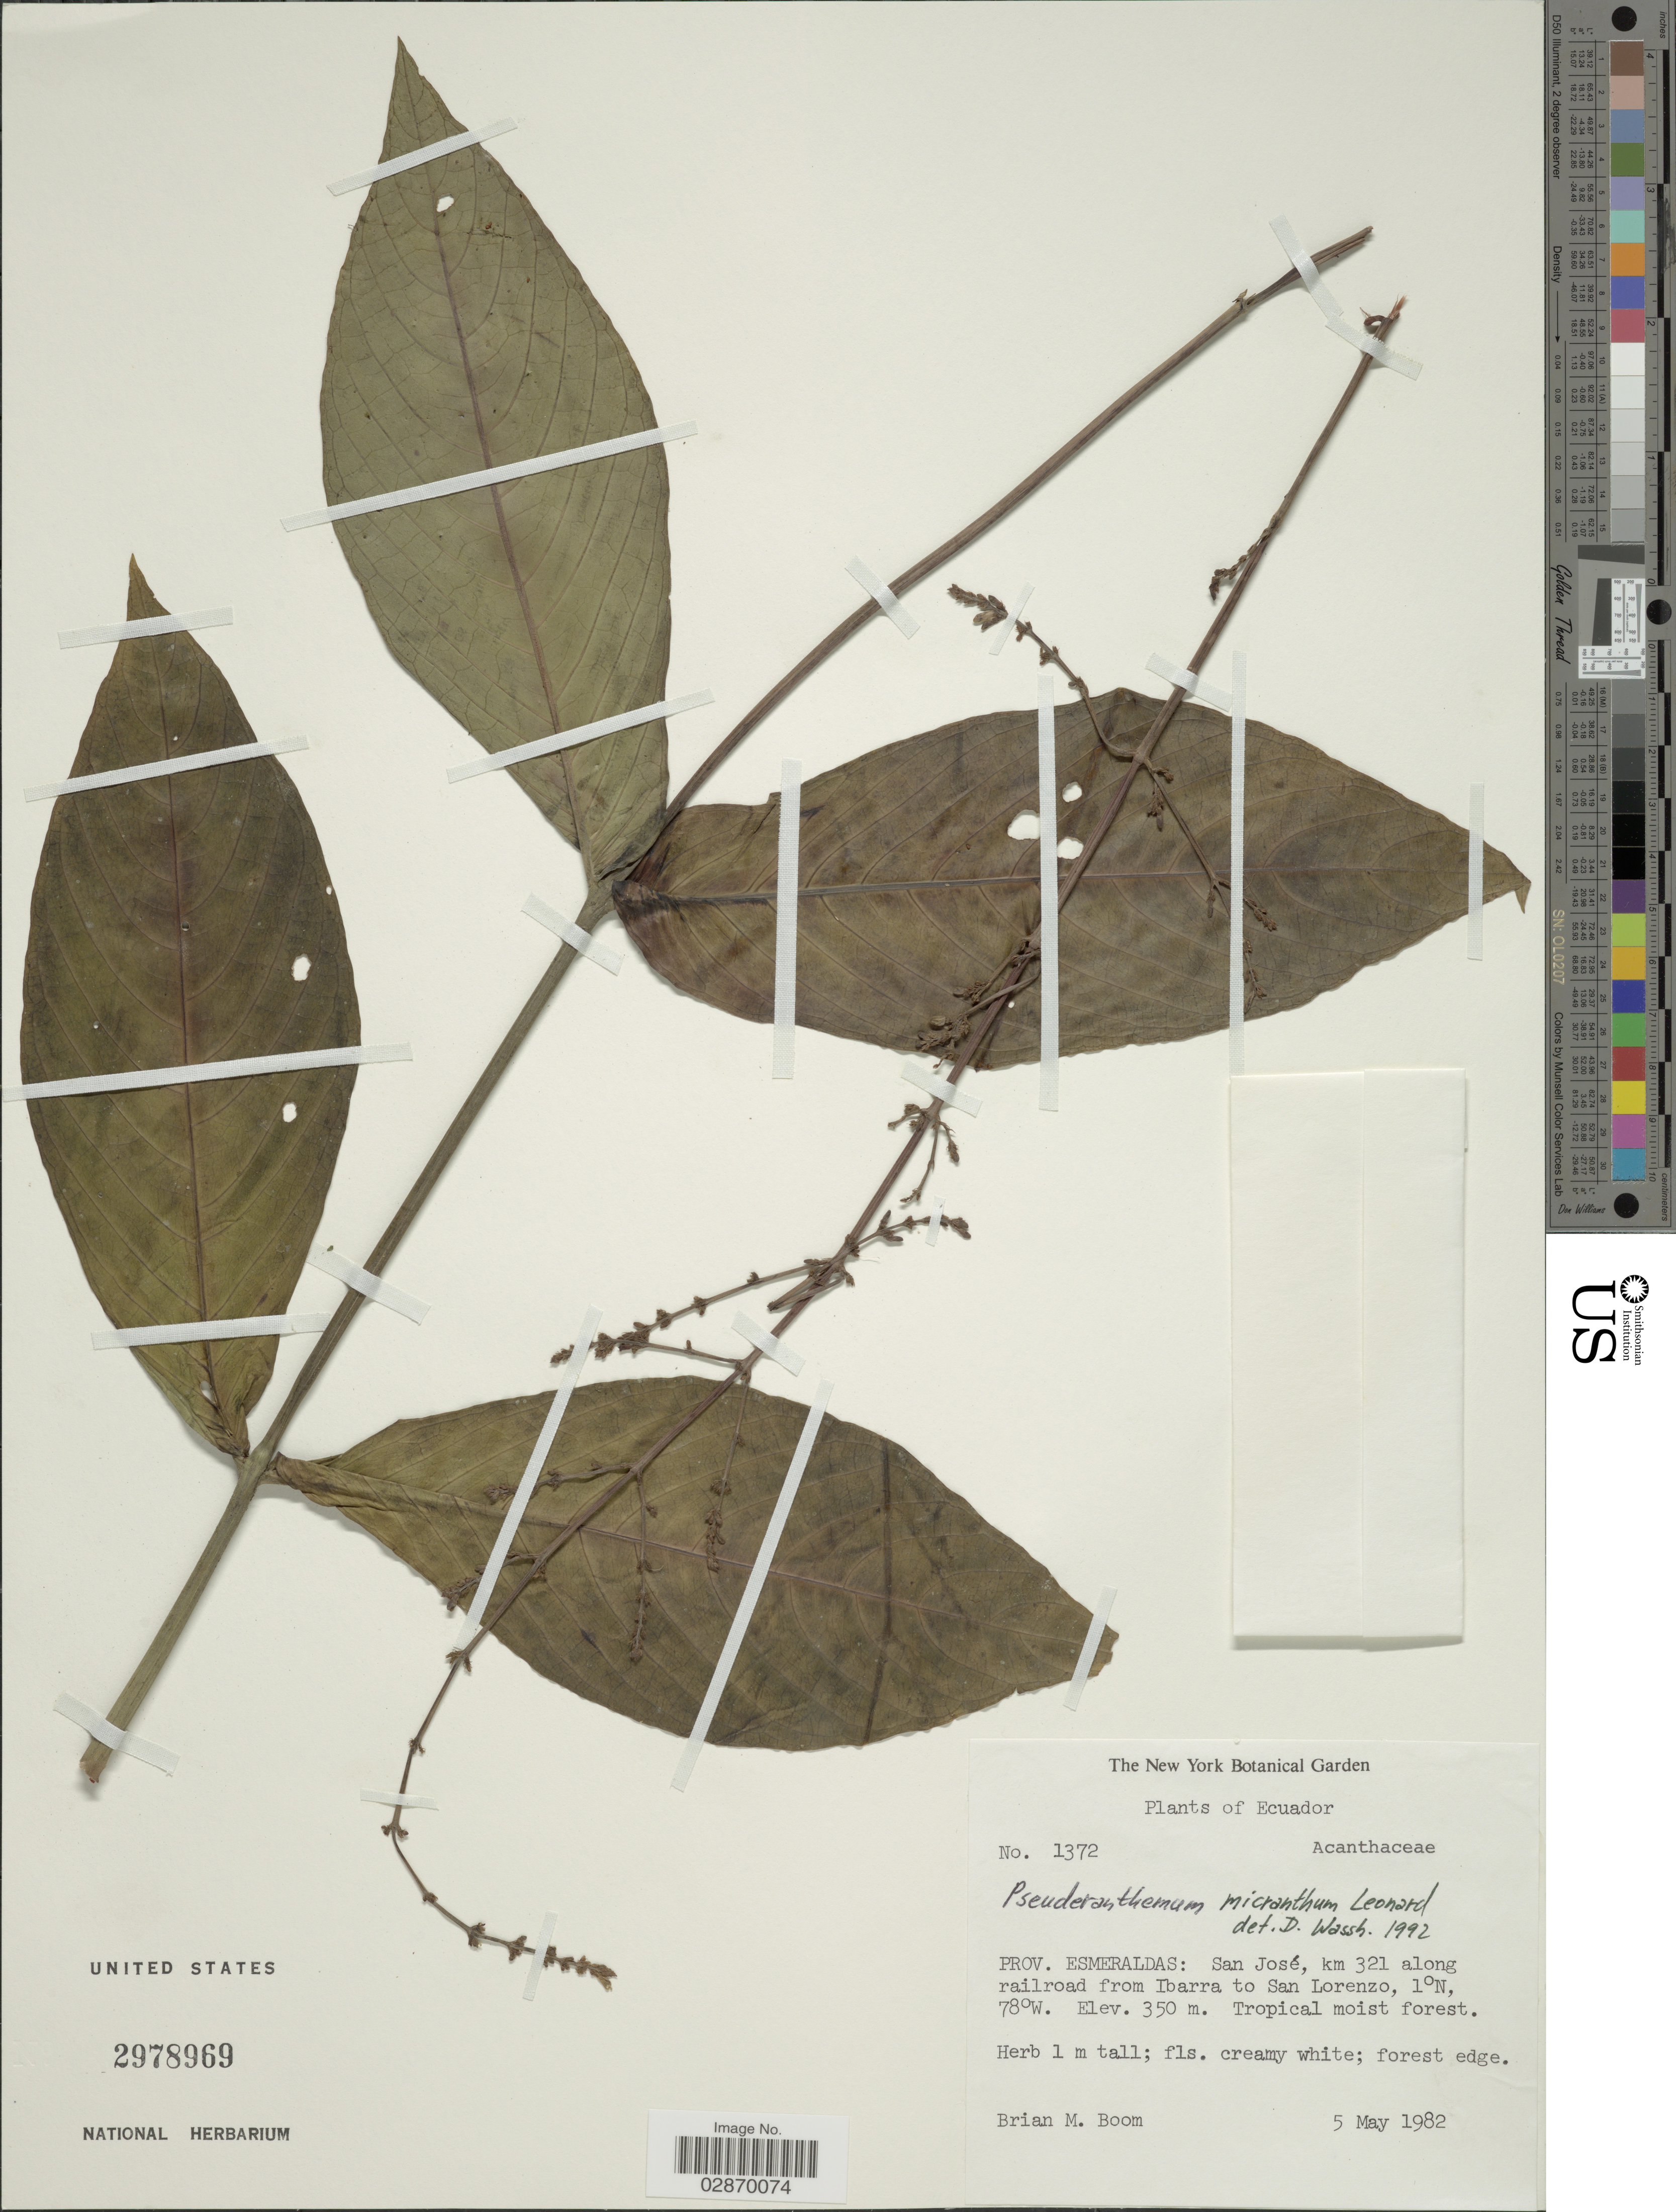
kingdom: Plantae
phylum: Tracheophyta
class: Magnoliopsida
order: Lamiales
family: Acanthaceae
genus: Pseuderanthemum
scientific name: Pseuderanthemum micranthum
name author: Leonard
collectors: B. M. Boom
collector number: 1372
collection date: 1982-05-05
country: Ecuador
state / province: Esmeraldas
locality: San José, km 321 along railroad from Ibarra to San Lorenzo.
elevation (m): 350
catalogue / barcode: US 2978969